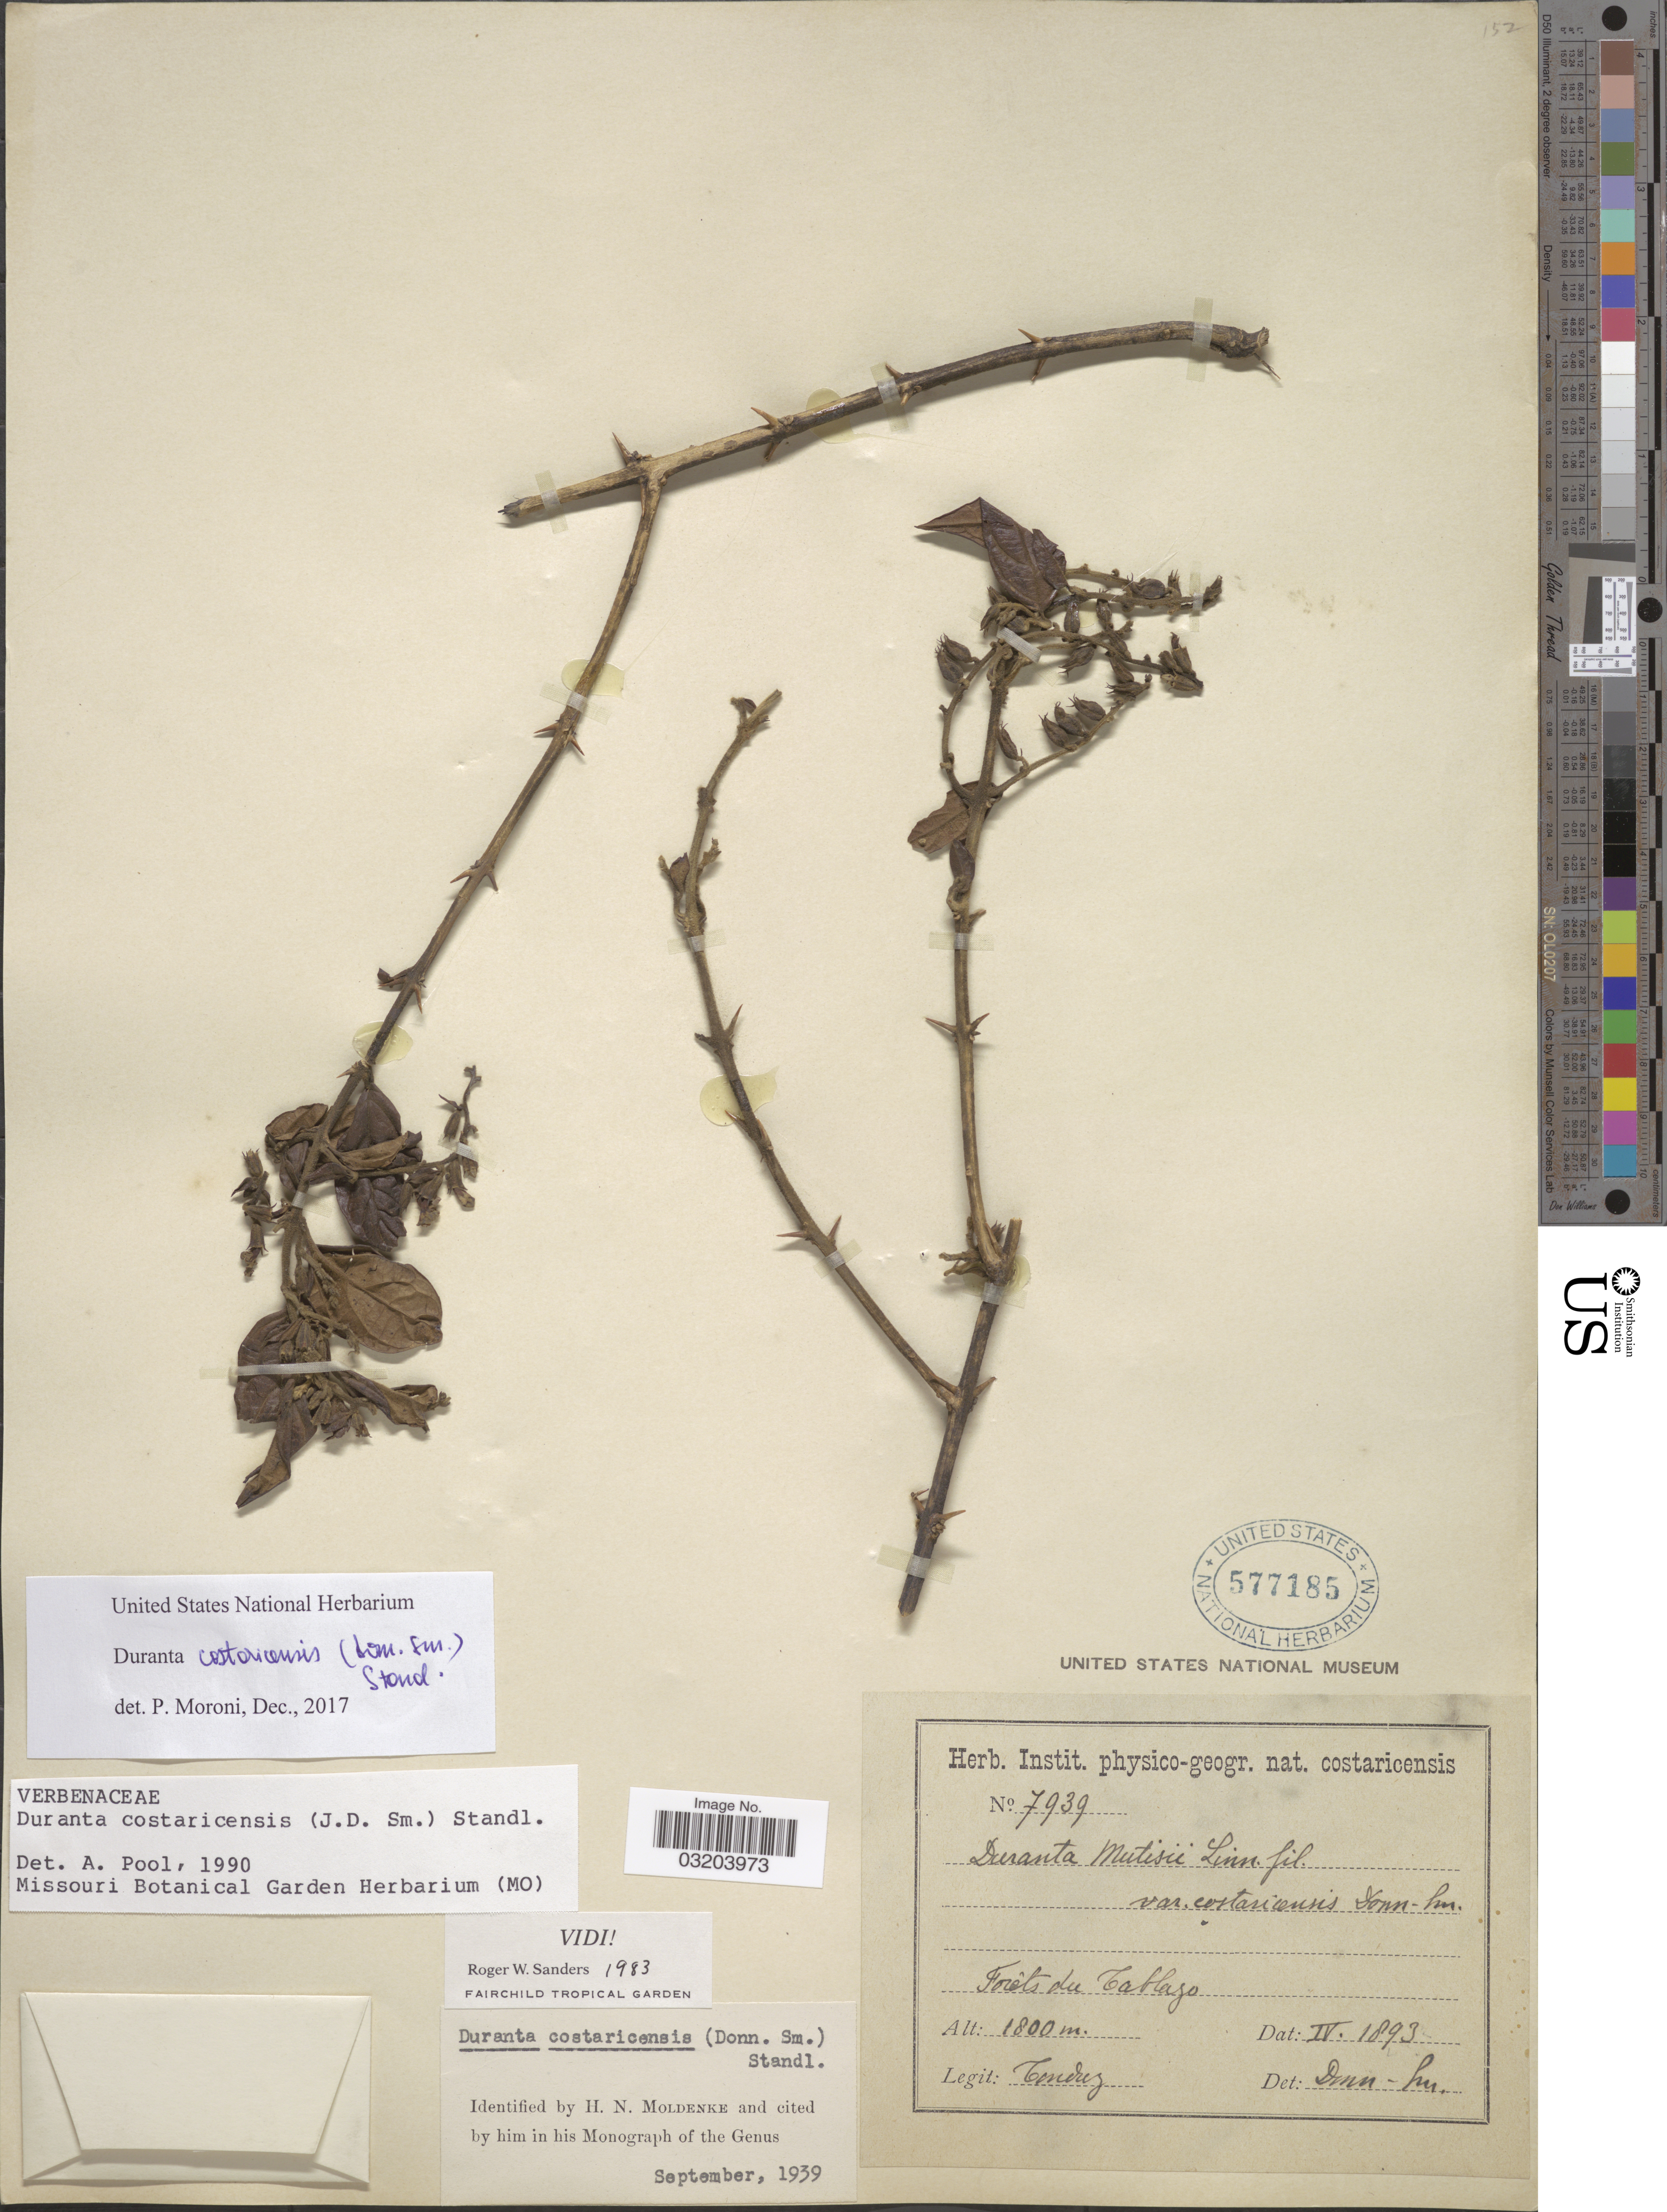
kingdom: Plantae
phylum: Tracheophyta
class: Magnoliopsida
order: Lamiales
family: Verbenaceae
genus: Duranta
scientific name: Duranta costaricensis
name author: (Donn. Sm.) Standl.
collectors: Tonduz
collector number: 7939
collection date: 1893-04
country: Costa Rica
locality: Forêts du Tablazo.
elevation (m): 1800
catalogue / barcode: US 577185